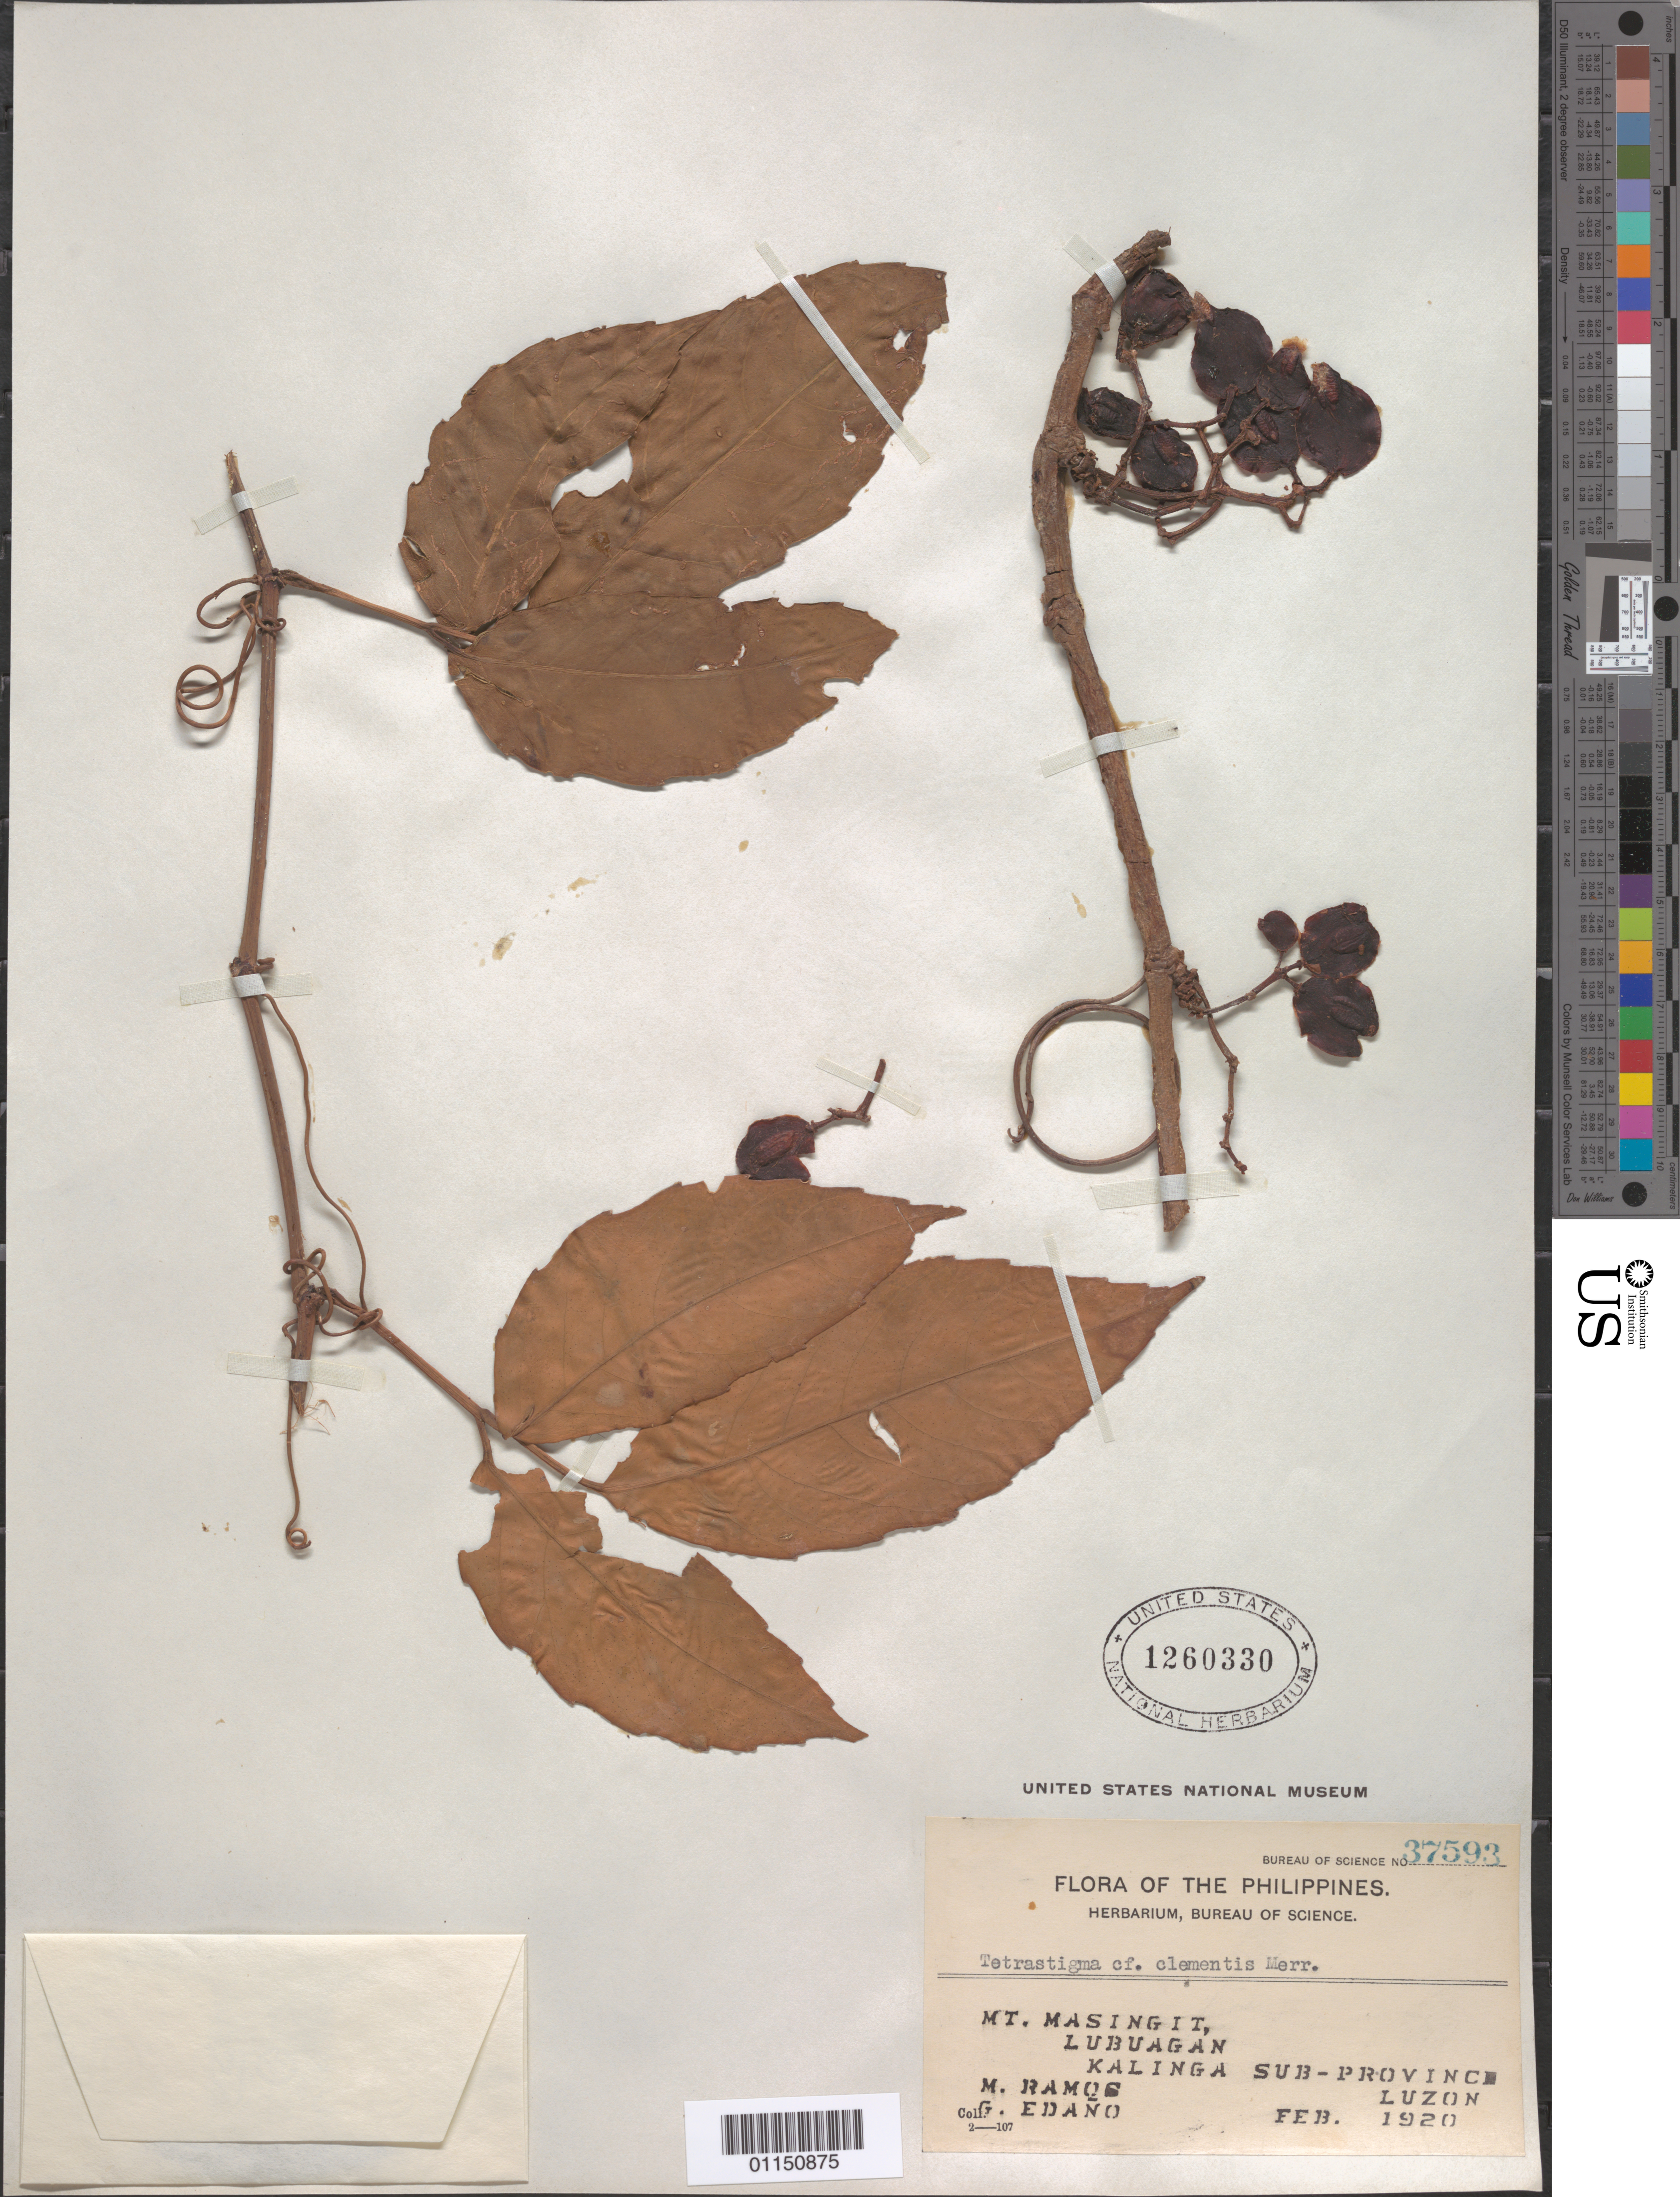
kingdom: Plantae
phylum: Tracheophyta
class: Magnoliopsida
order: Vitales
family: Vitaceae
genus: Tetrastigma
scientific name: Tetrastigma clementis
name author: Merr.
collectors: M. Ramos & G. Edaño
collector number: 37593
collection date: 1920-02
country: Philippines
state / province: Cordillera (Administrative Region)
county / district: Apayao / Kalinga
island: Luzon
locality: Mt Masingit, Lubuagan.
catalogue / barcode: US 1260330